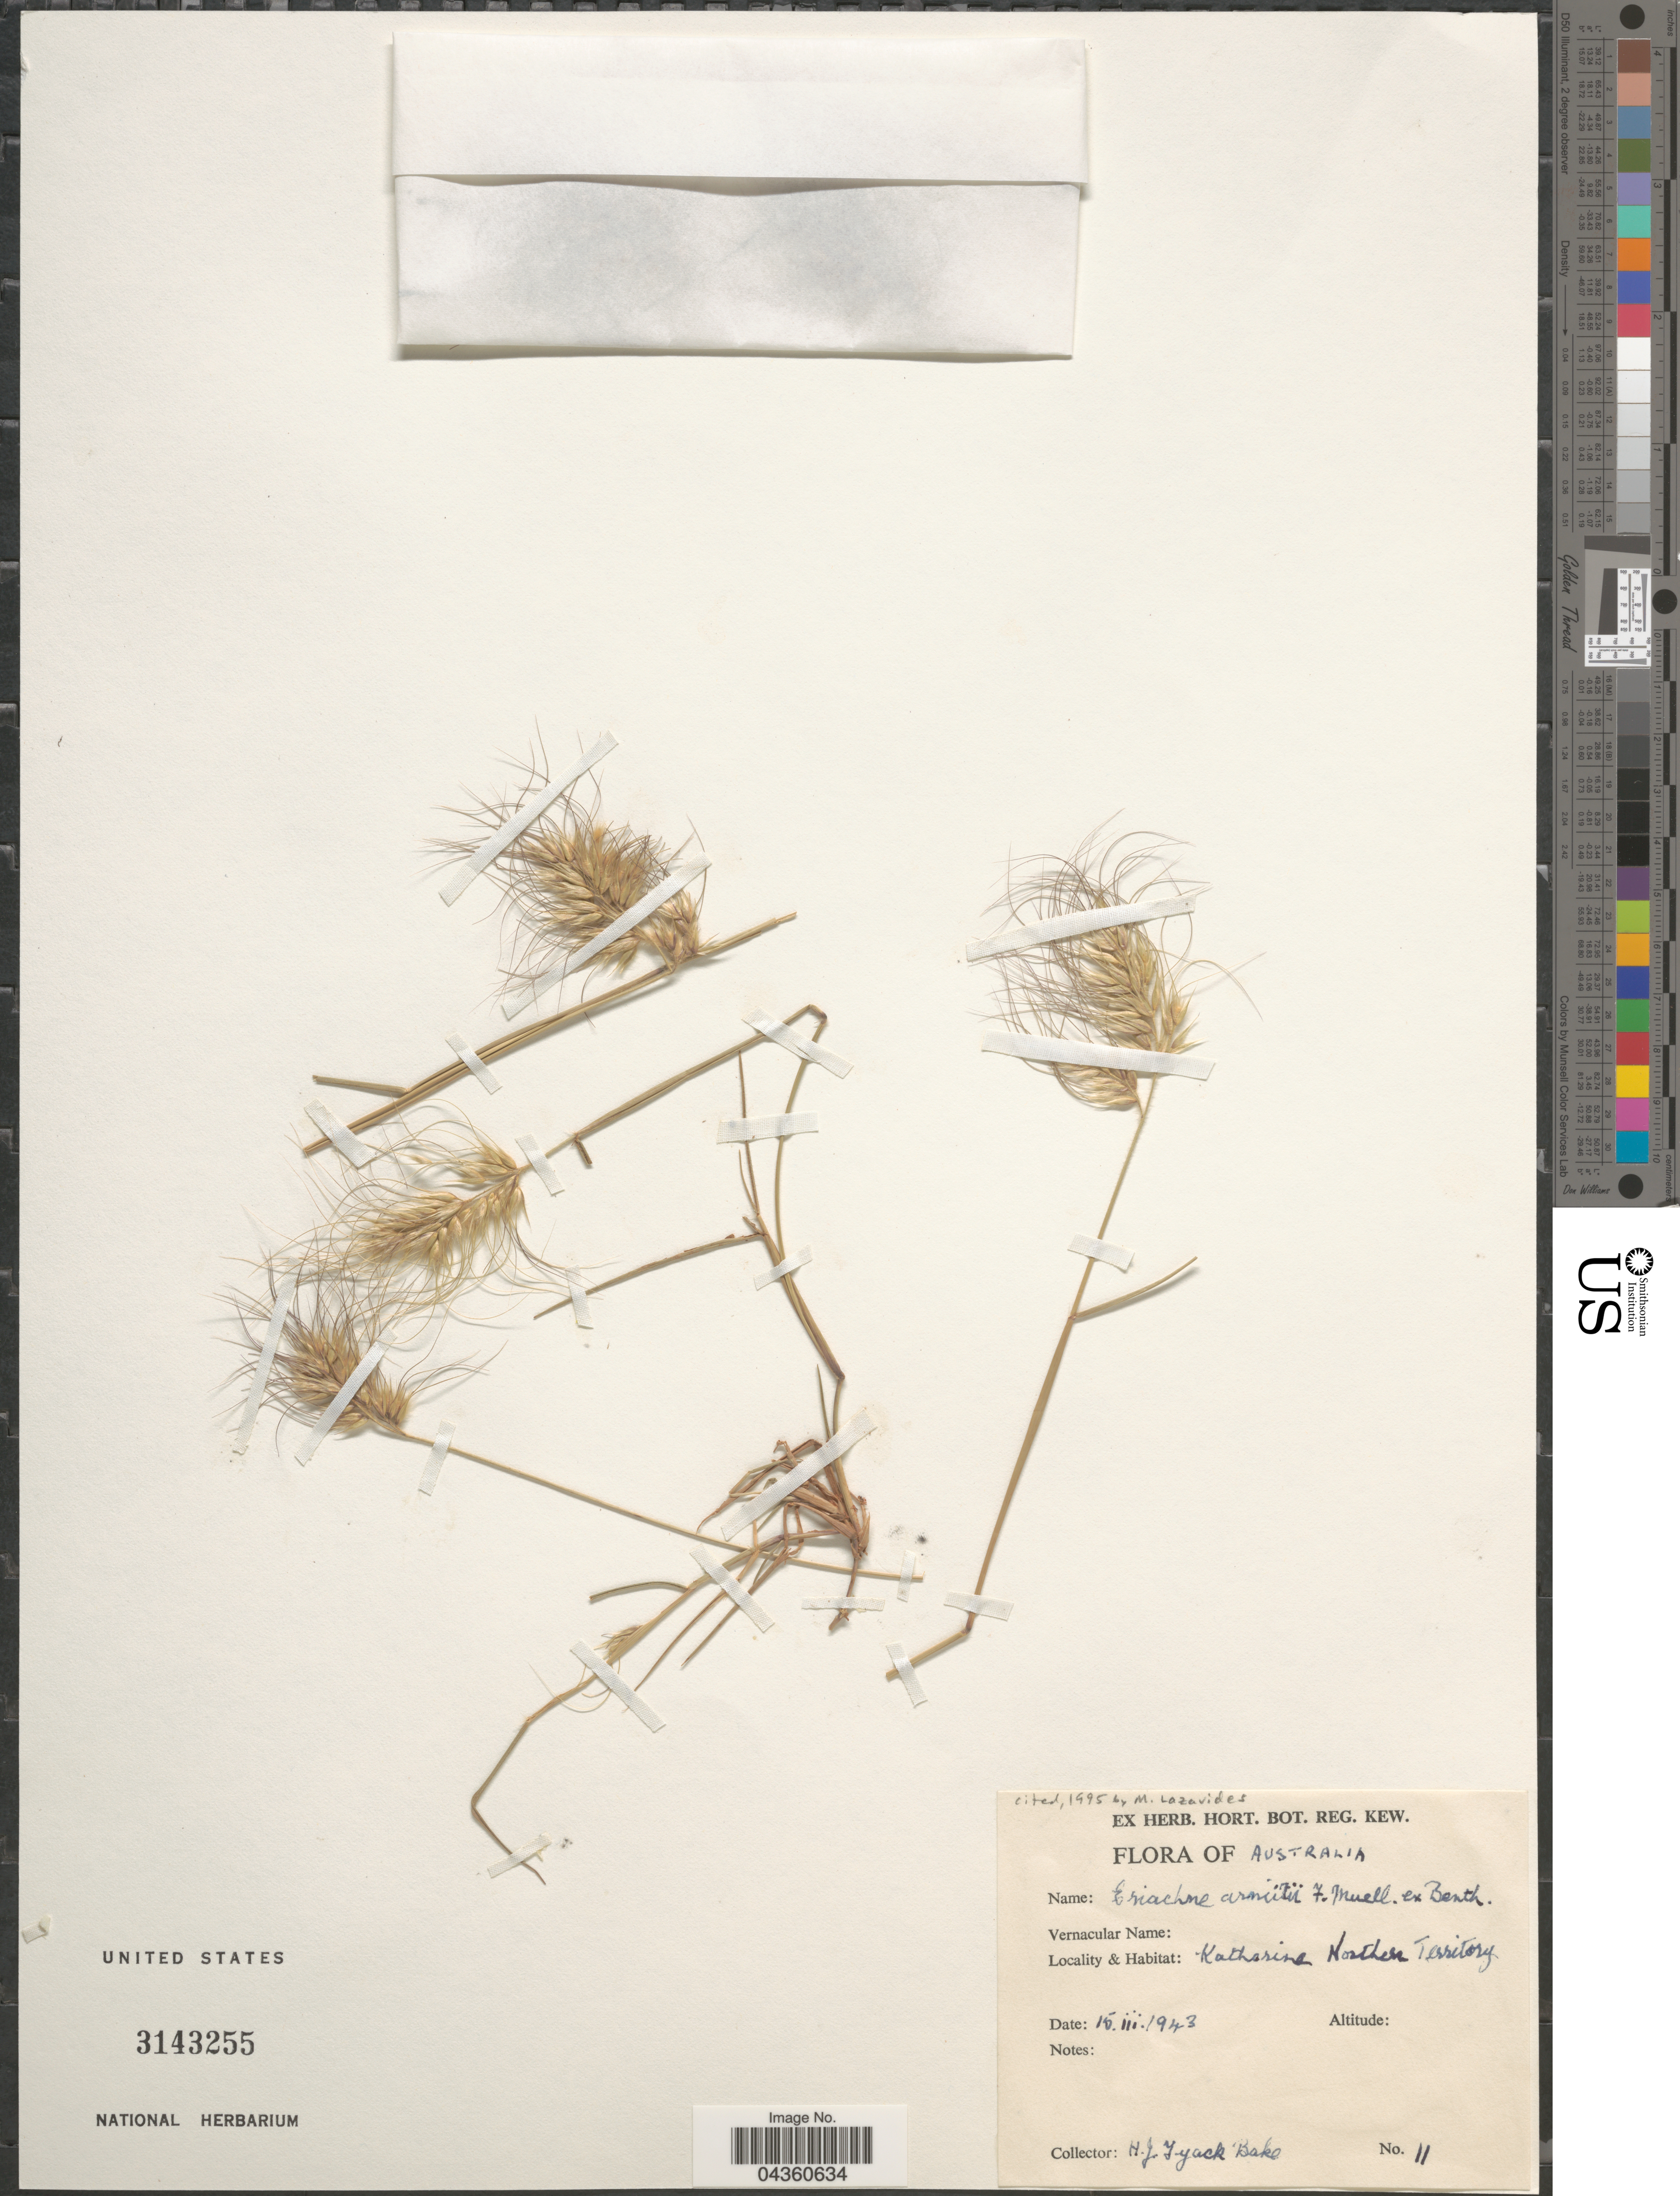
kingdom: Plantae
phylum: Tracheophyta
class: Liliopsida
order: Poales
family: Poaceae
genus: Eriachne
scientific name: Eriachne armitii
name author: F. Muell. ex Benth.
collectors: H. Bake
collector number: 11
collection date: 1943-03-15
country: Australia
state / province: Northern Territory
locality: Katharine Northern Territory.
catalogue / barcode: US 3143255